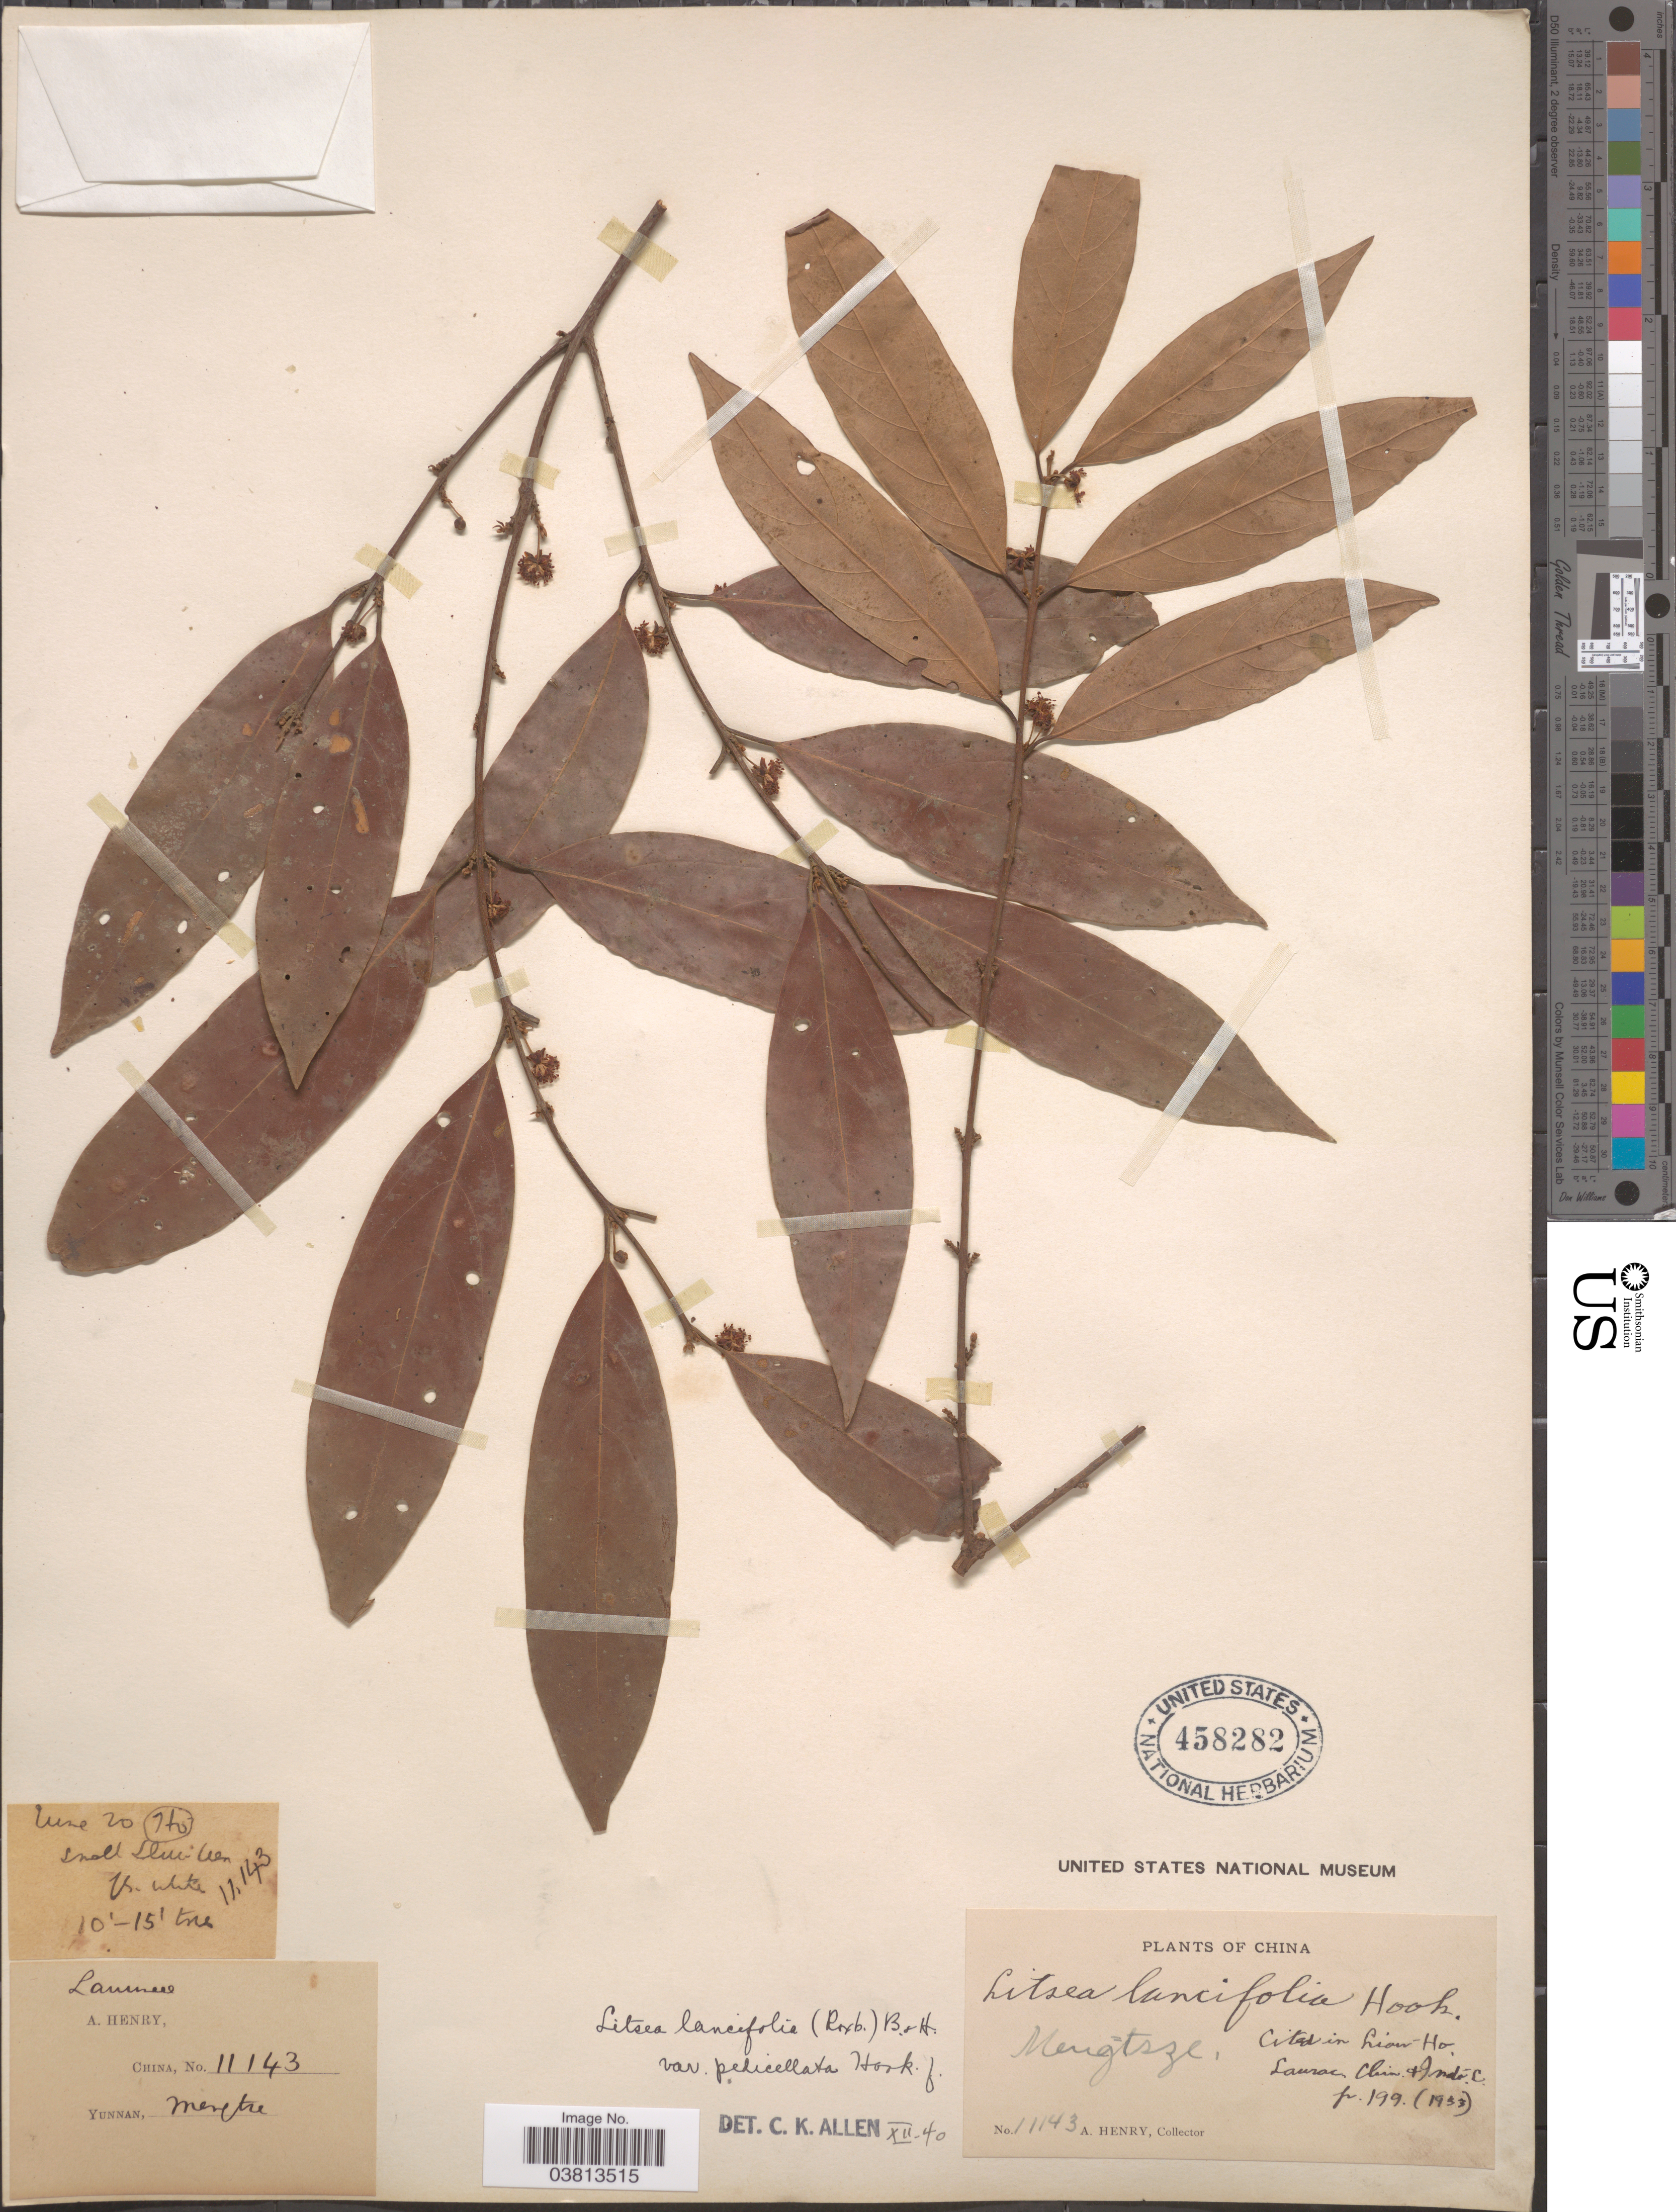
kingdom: Plantae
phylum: Tracheophyta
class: Magnoliopsida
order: Laurales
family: Lauraceae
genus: Litsea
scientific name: Litsea lancifolia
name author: (Roxb.) Benth. & Hook. f. ex Villar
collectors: A. Henry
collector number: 11143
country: China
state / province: Yunnan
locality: Mengtsze.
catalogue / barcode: US 458282